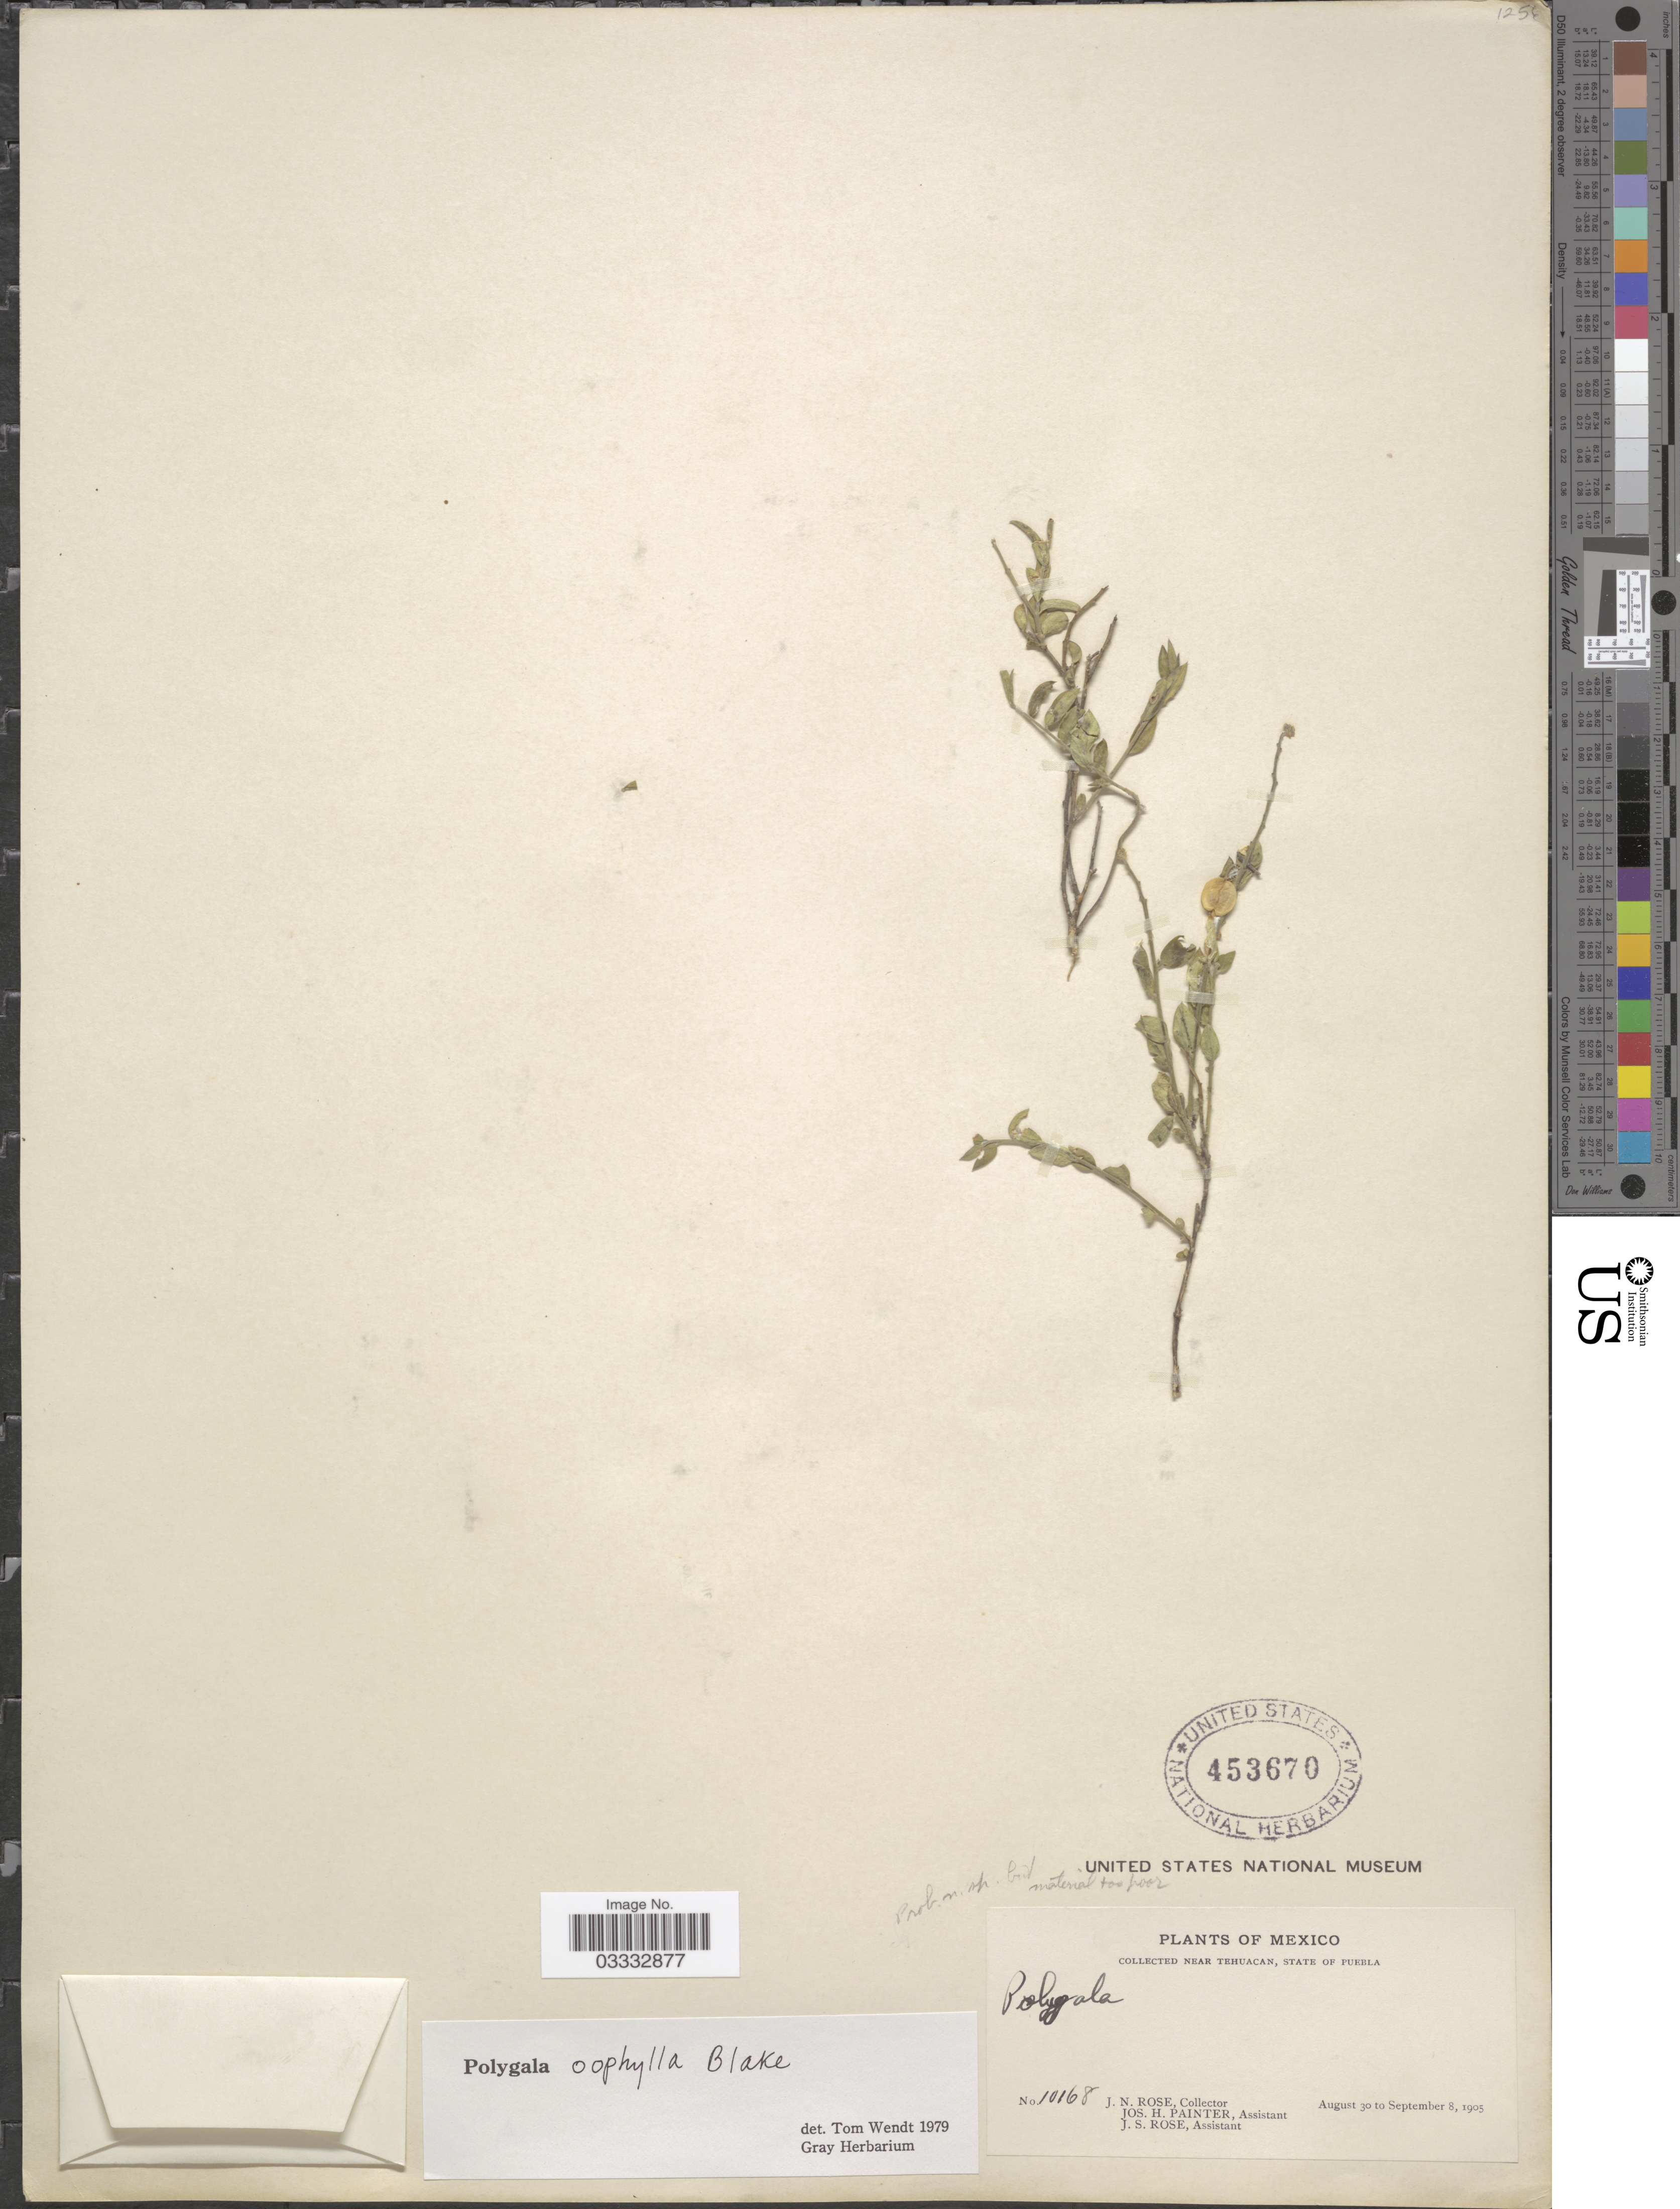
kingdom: Plantae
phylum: Tracheophyta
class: Magnoliopsida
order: Fabales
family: Polygalaceae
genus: Polygala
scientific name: Polygala oophylla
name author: S.F. Blake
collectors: J. N. Rose, J. H. Painter & J. S. Rose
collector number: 10168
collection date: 1905-08-30/1905-09-08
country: Mexico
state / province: Puebla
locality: Near Tehuacan.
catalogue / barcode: US 453670